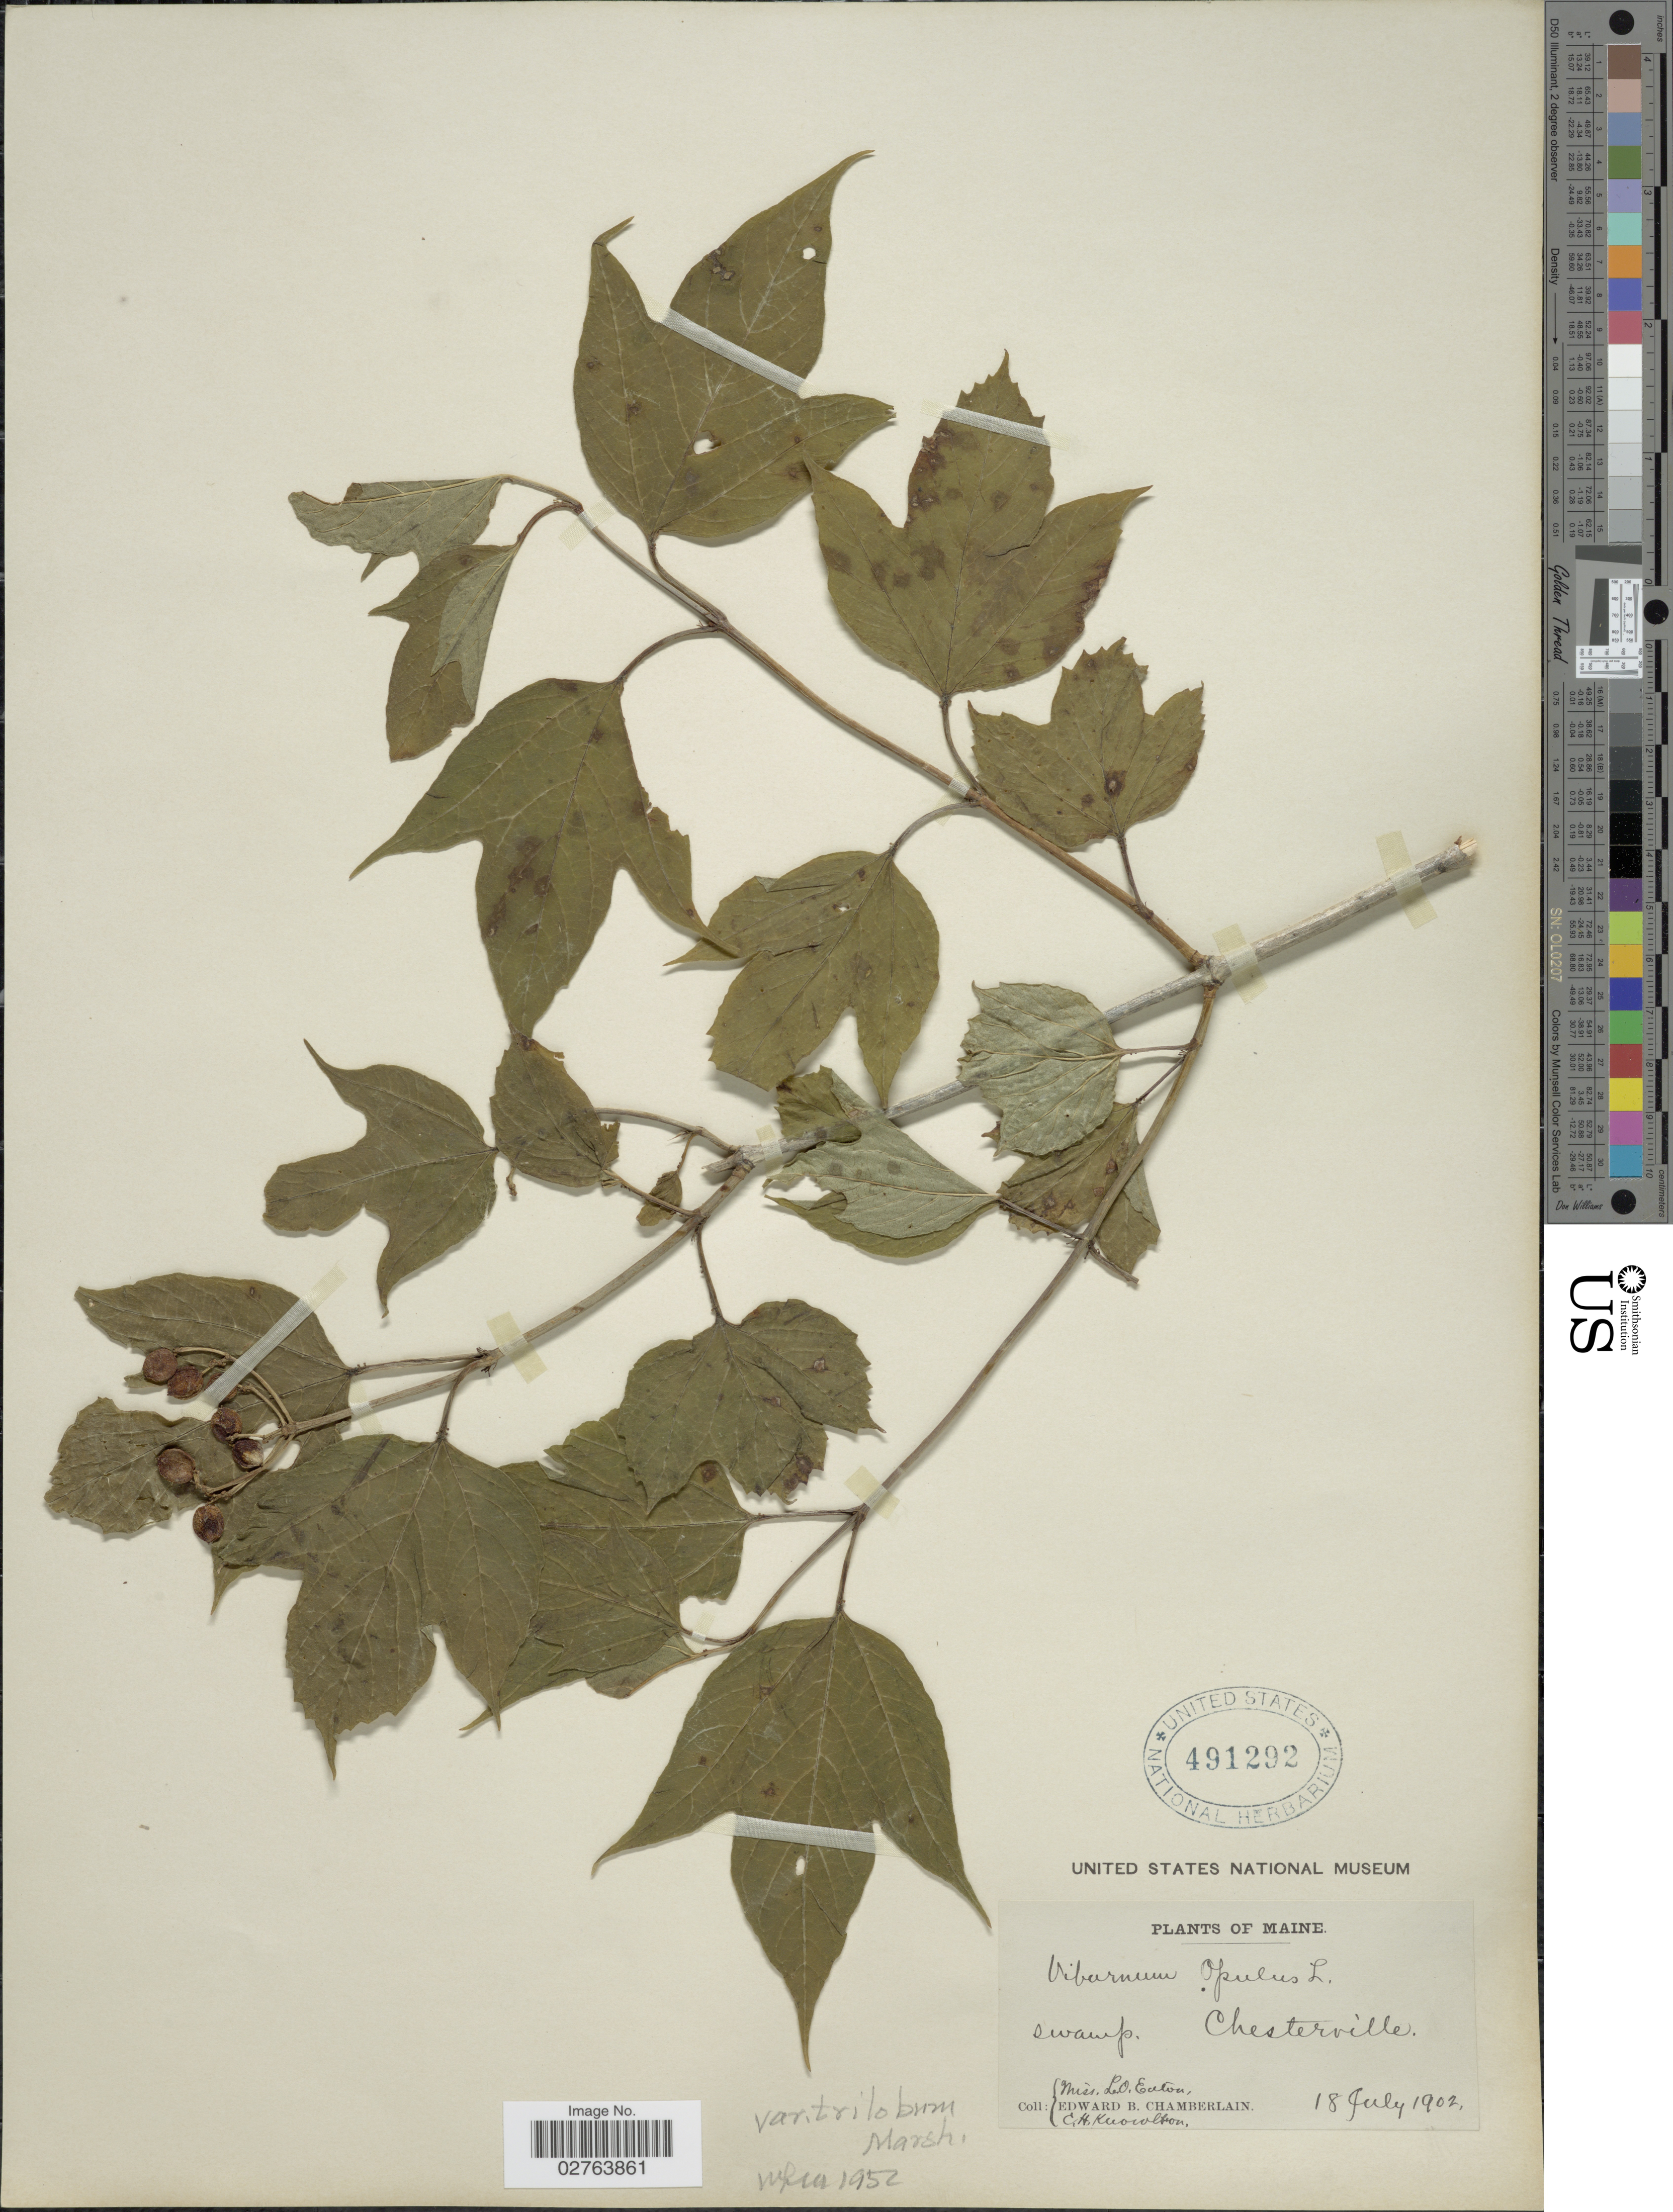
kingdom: Plantae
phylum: Tracheophyta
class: Magnoliopsida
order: Dipsacales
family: Viburnaceae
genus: Viburnum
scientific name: Viburnum opulus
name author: L.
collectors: L. O. Eaton, E. Chamberlain & C. H. Knowlton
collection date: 1902-07-18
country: United States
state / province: Maine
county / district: Franklin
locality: Chesterville.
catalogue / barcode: US 491292